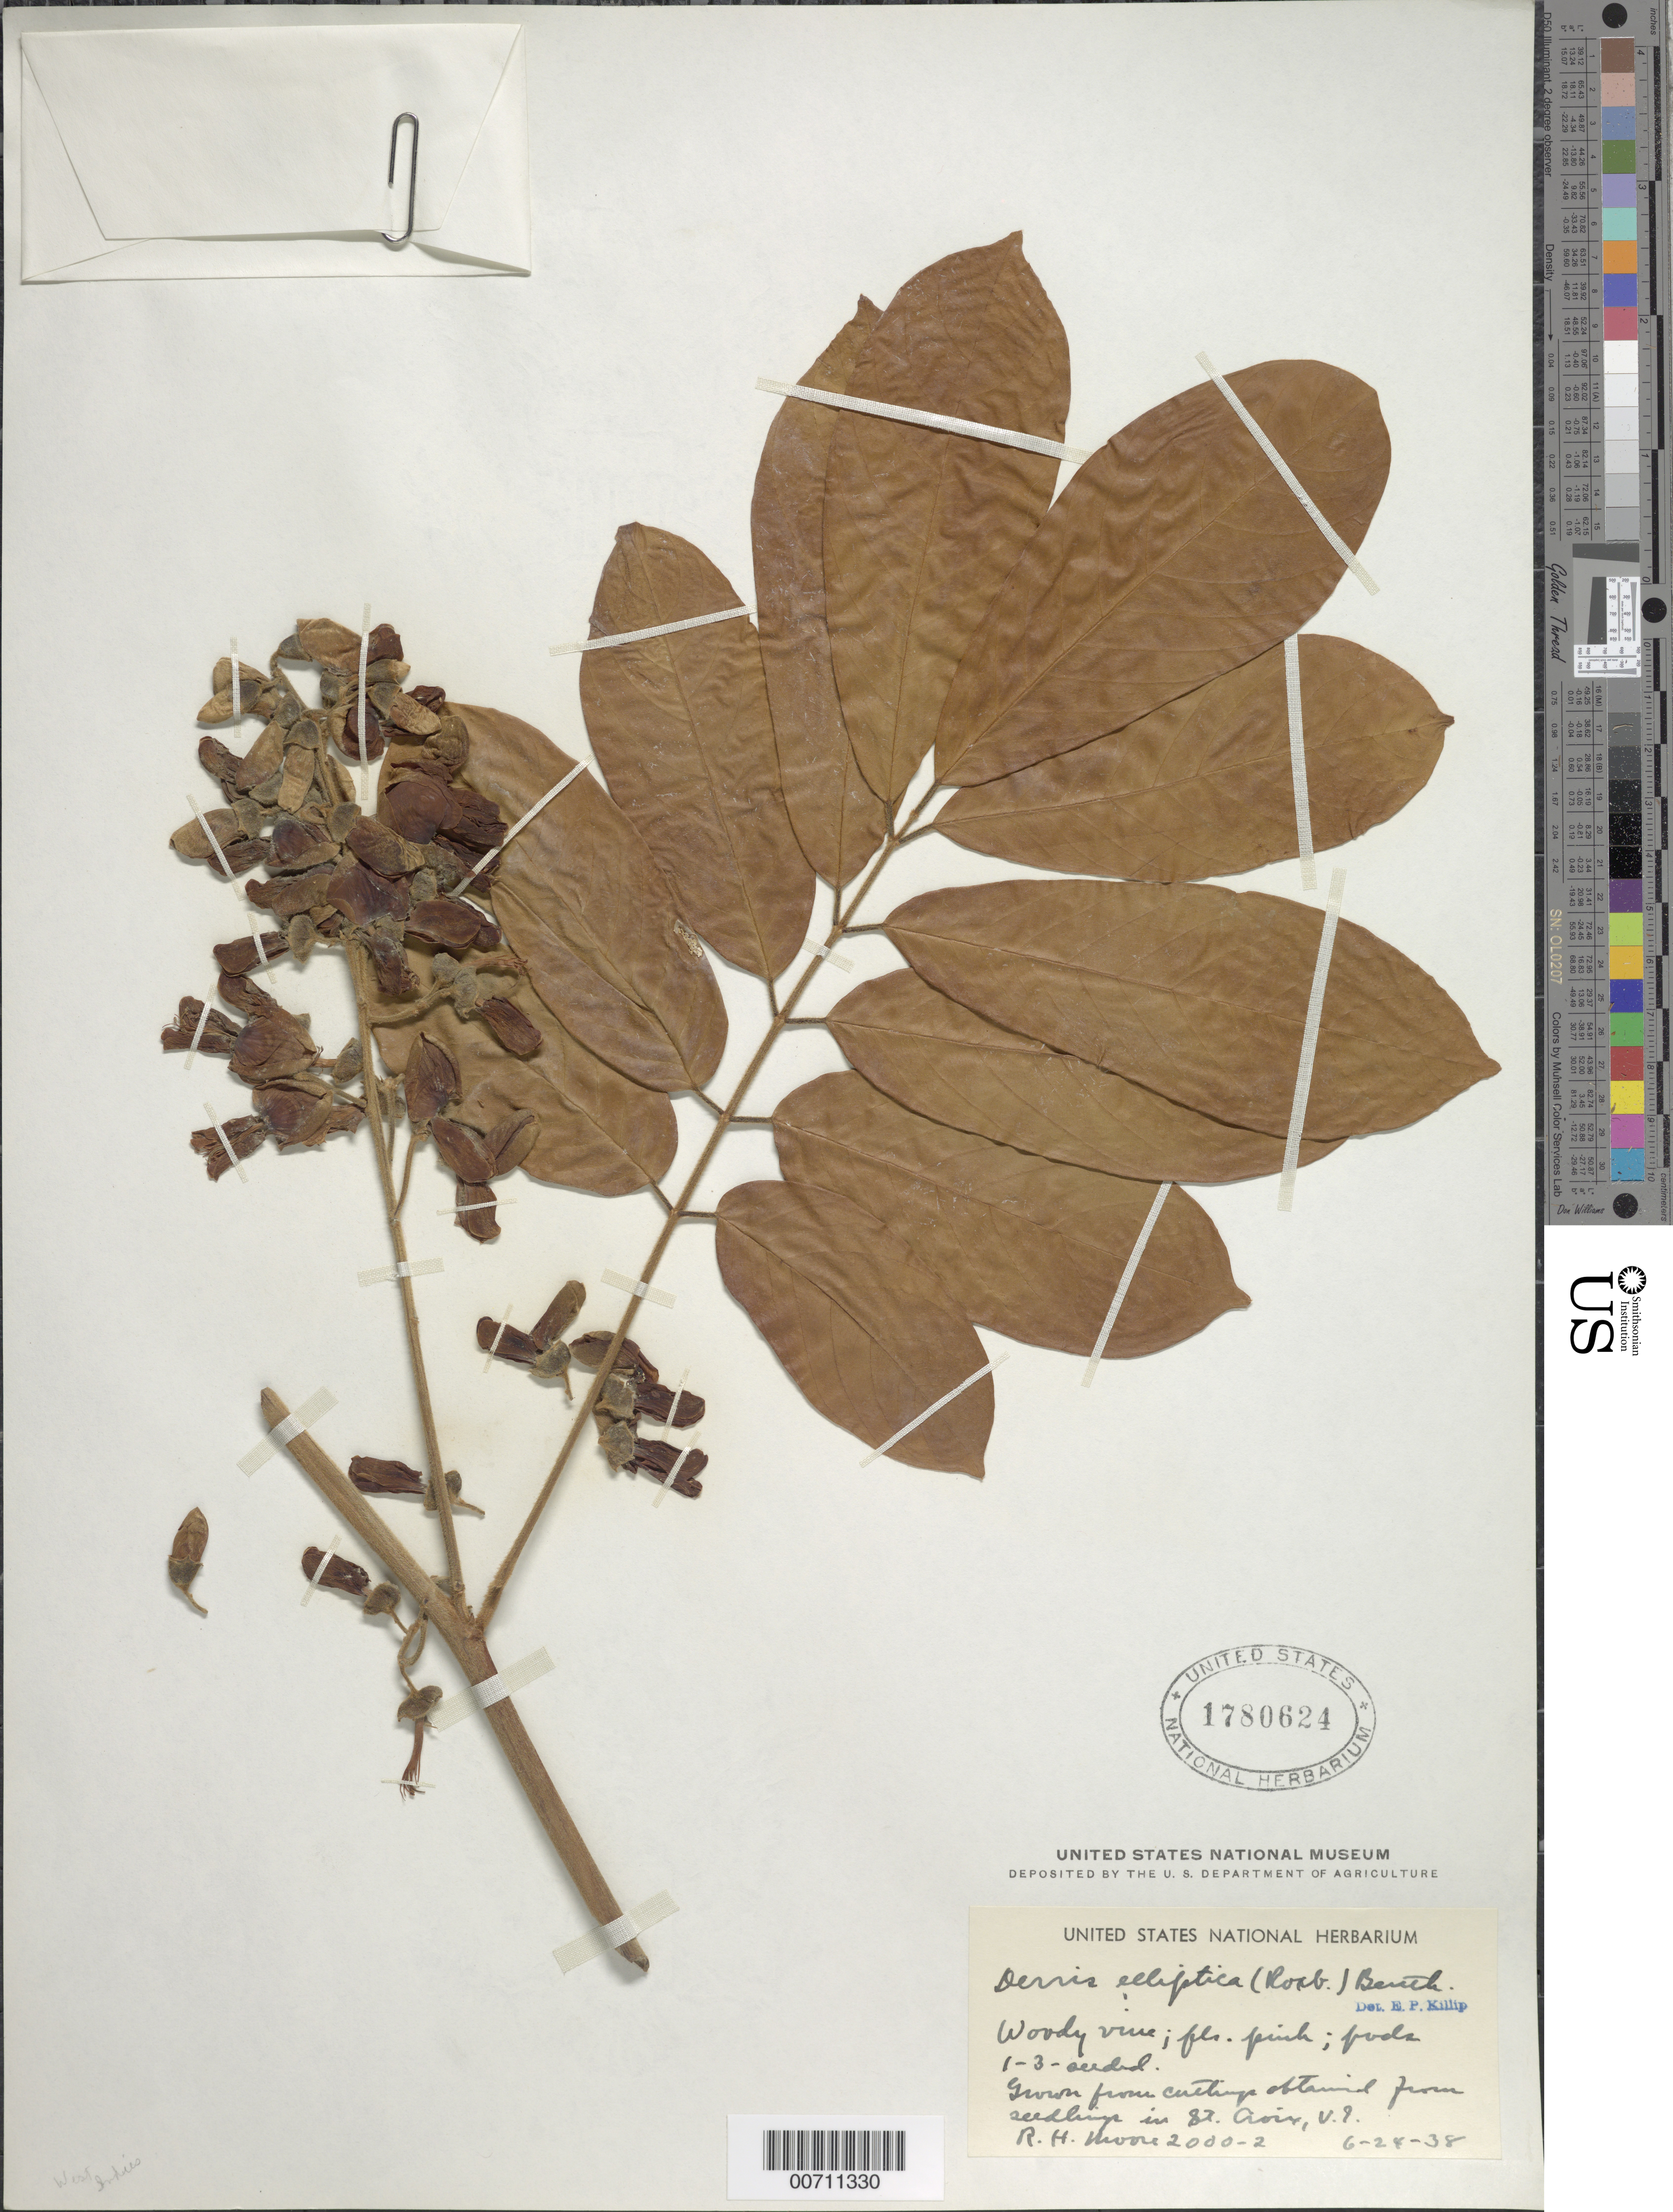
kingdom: Plantae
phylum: Tracheophyta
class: Magnoliopsida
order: Fabales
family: Fabaceae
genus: Derris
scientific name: Derris elliptica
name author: (Wall.) Benth.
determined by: Killip, Ellsworth P.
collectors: R. H. Moore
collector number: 2000-2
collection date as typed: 24 Jun 1938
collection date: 1938-06-24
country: U.S. Virgin Islands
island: St. Croix Island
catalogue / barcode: US 1780624